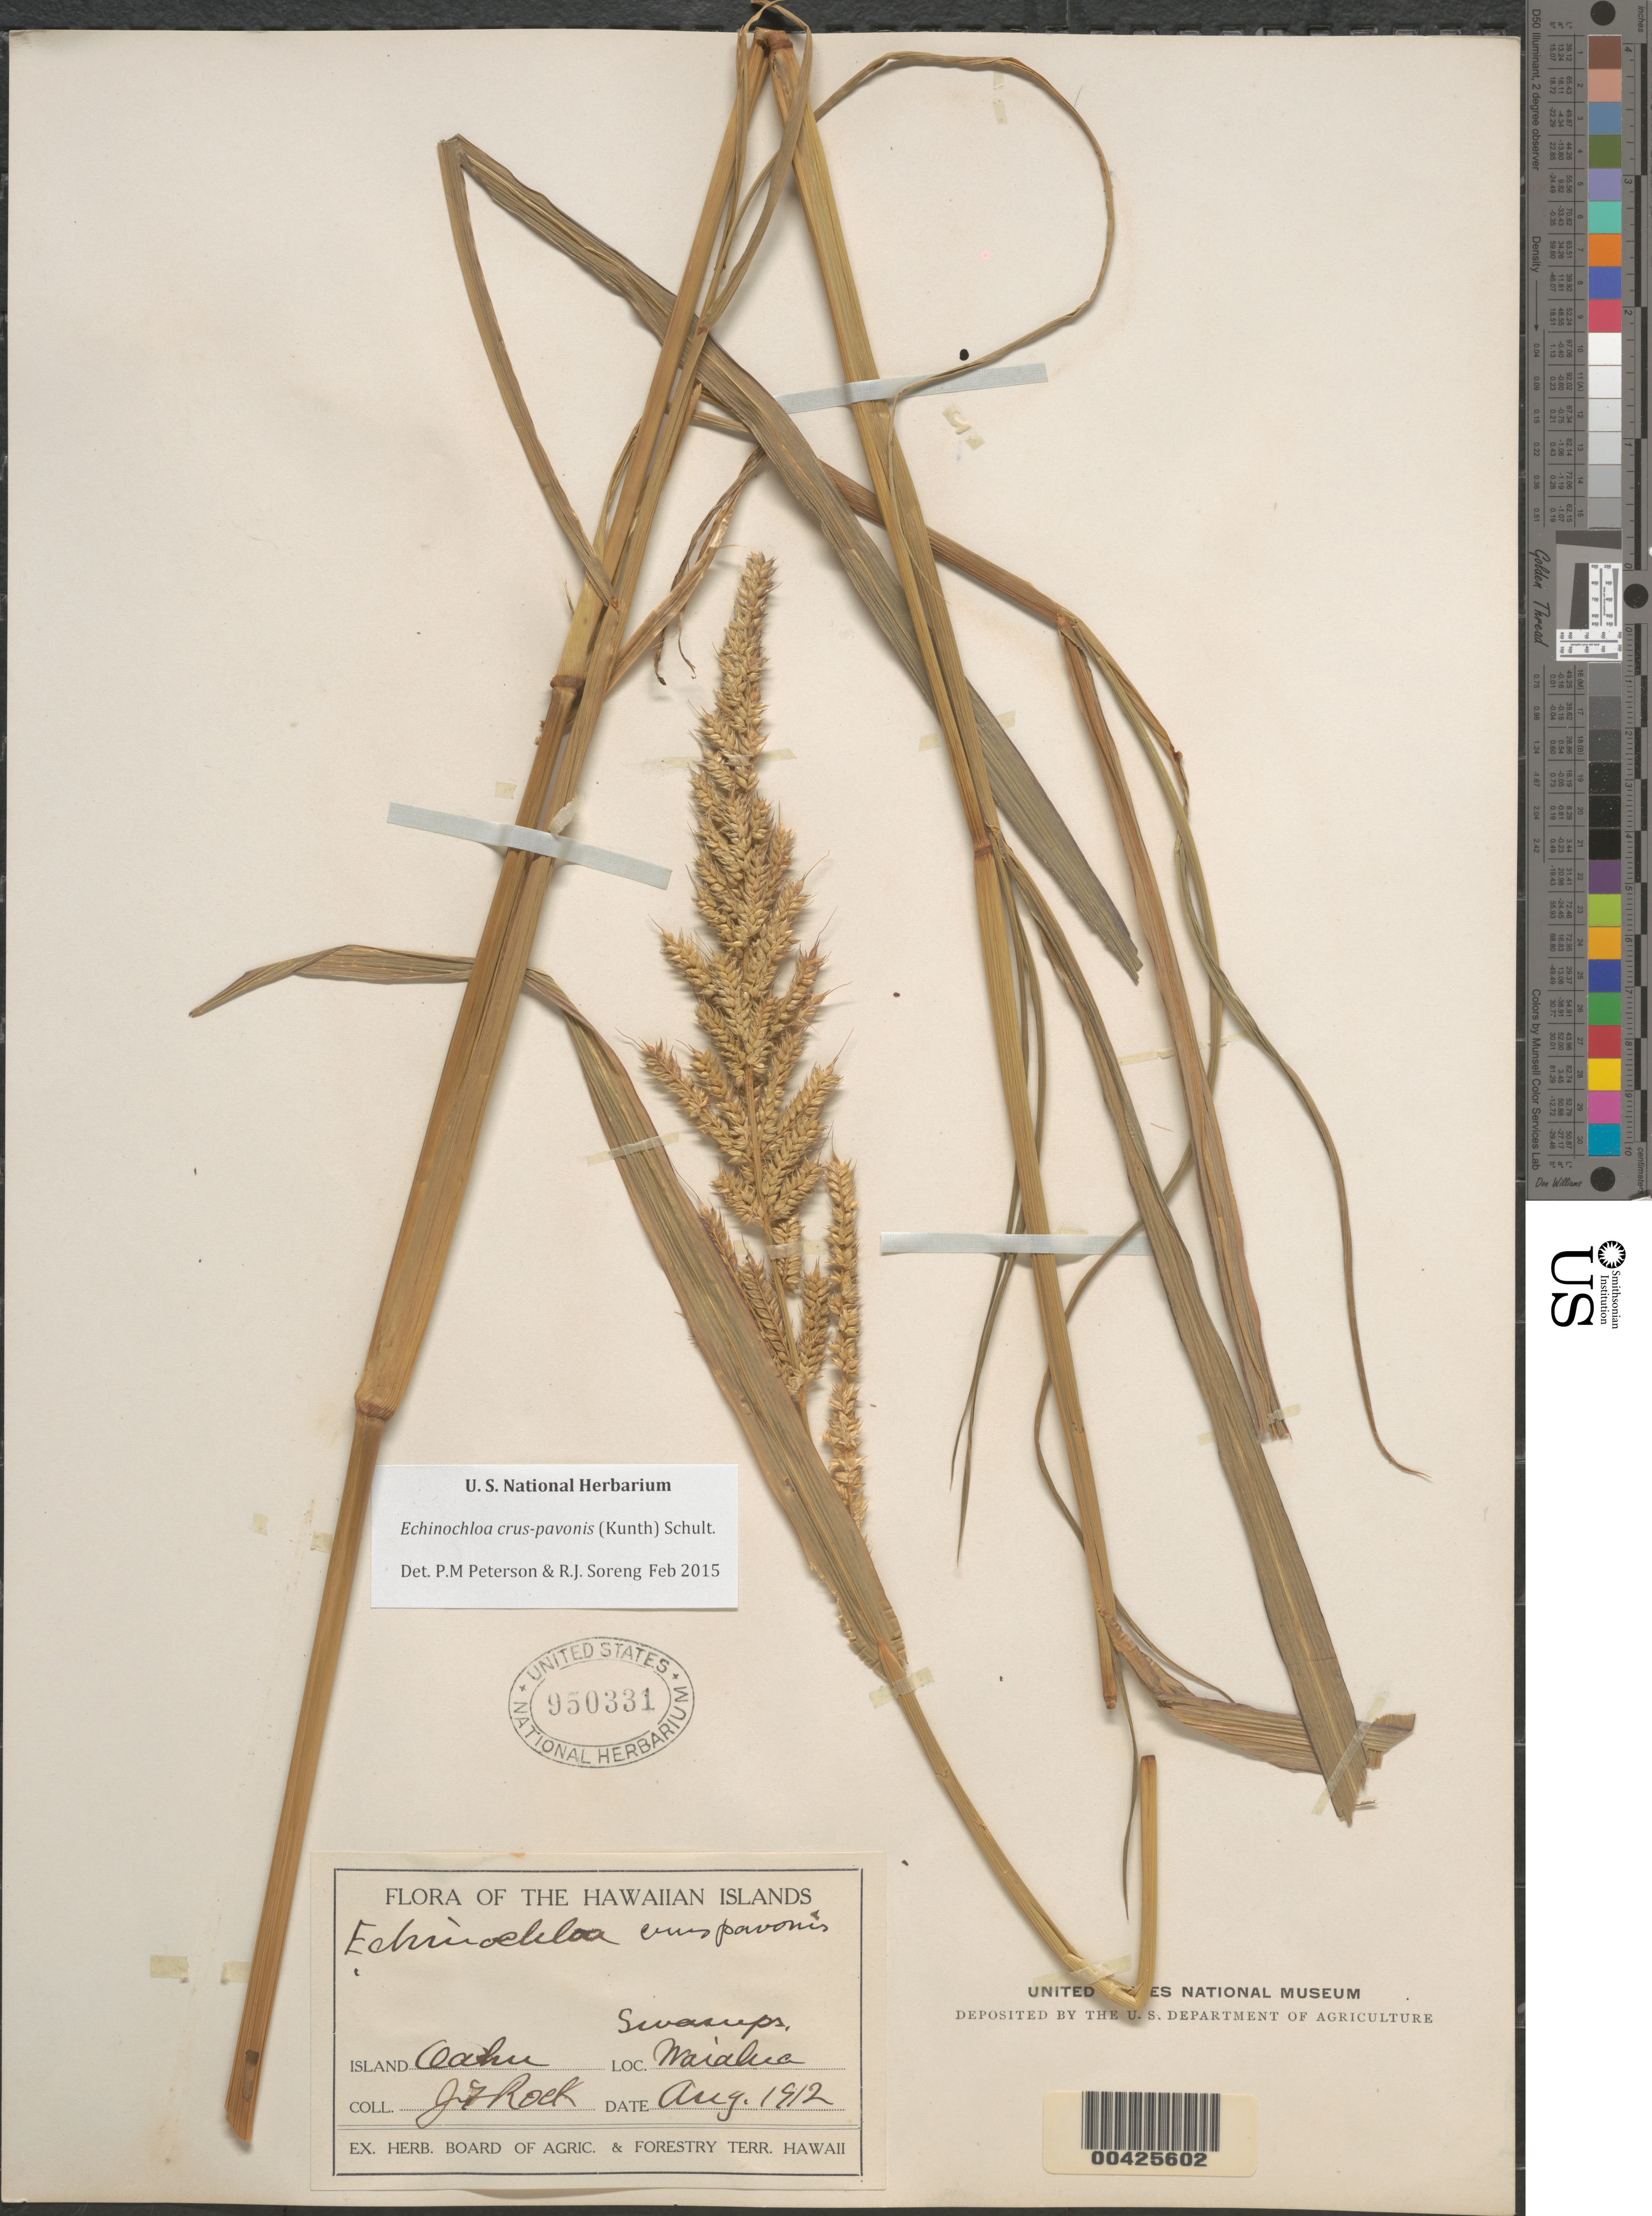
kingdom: Plantae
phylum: Tracheophyta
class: Liliopsida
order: Poales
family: Poaceae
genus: Echinochloa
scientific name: Echinochloa crus-galli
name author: (L.) P. Beauv.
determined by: Wagner, W. L., (BOT), Smithsonian Institution - National Museum of Natural History (UNITED STATES)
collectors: J. F. Rock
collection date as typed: Aug 1912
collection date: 1912-08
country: United States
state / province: Hawaii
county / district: Honolulu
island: Oahu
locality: Swamps, Waialua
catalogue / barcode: US 950331